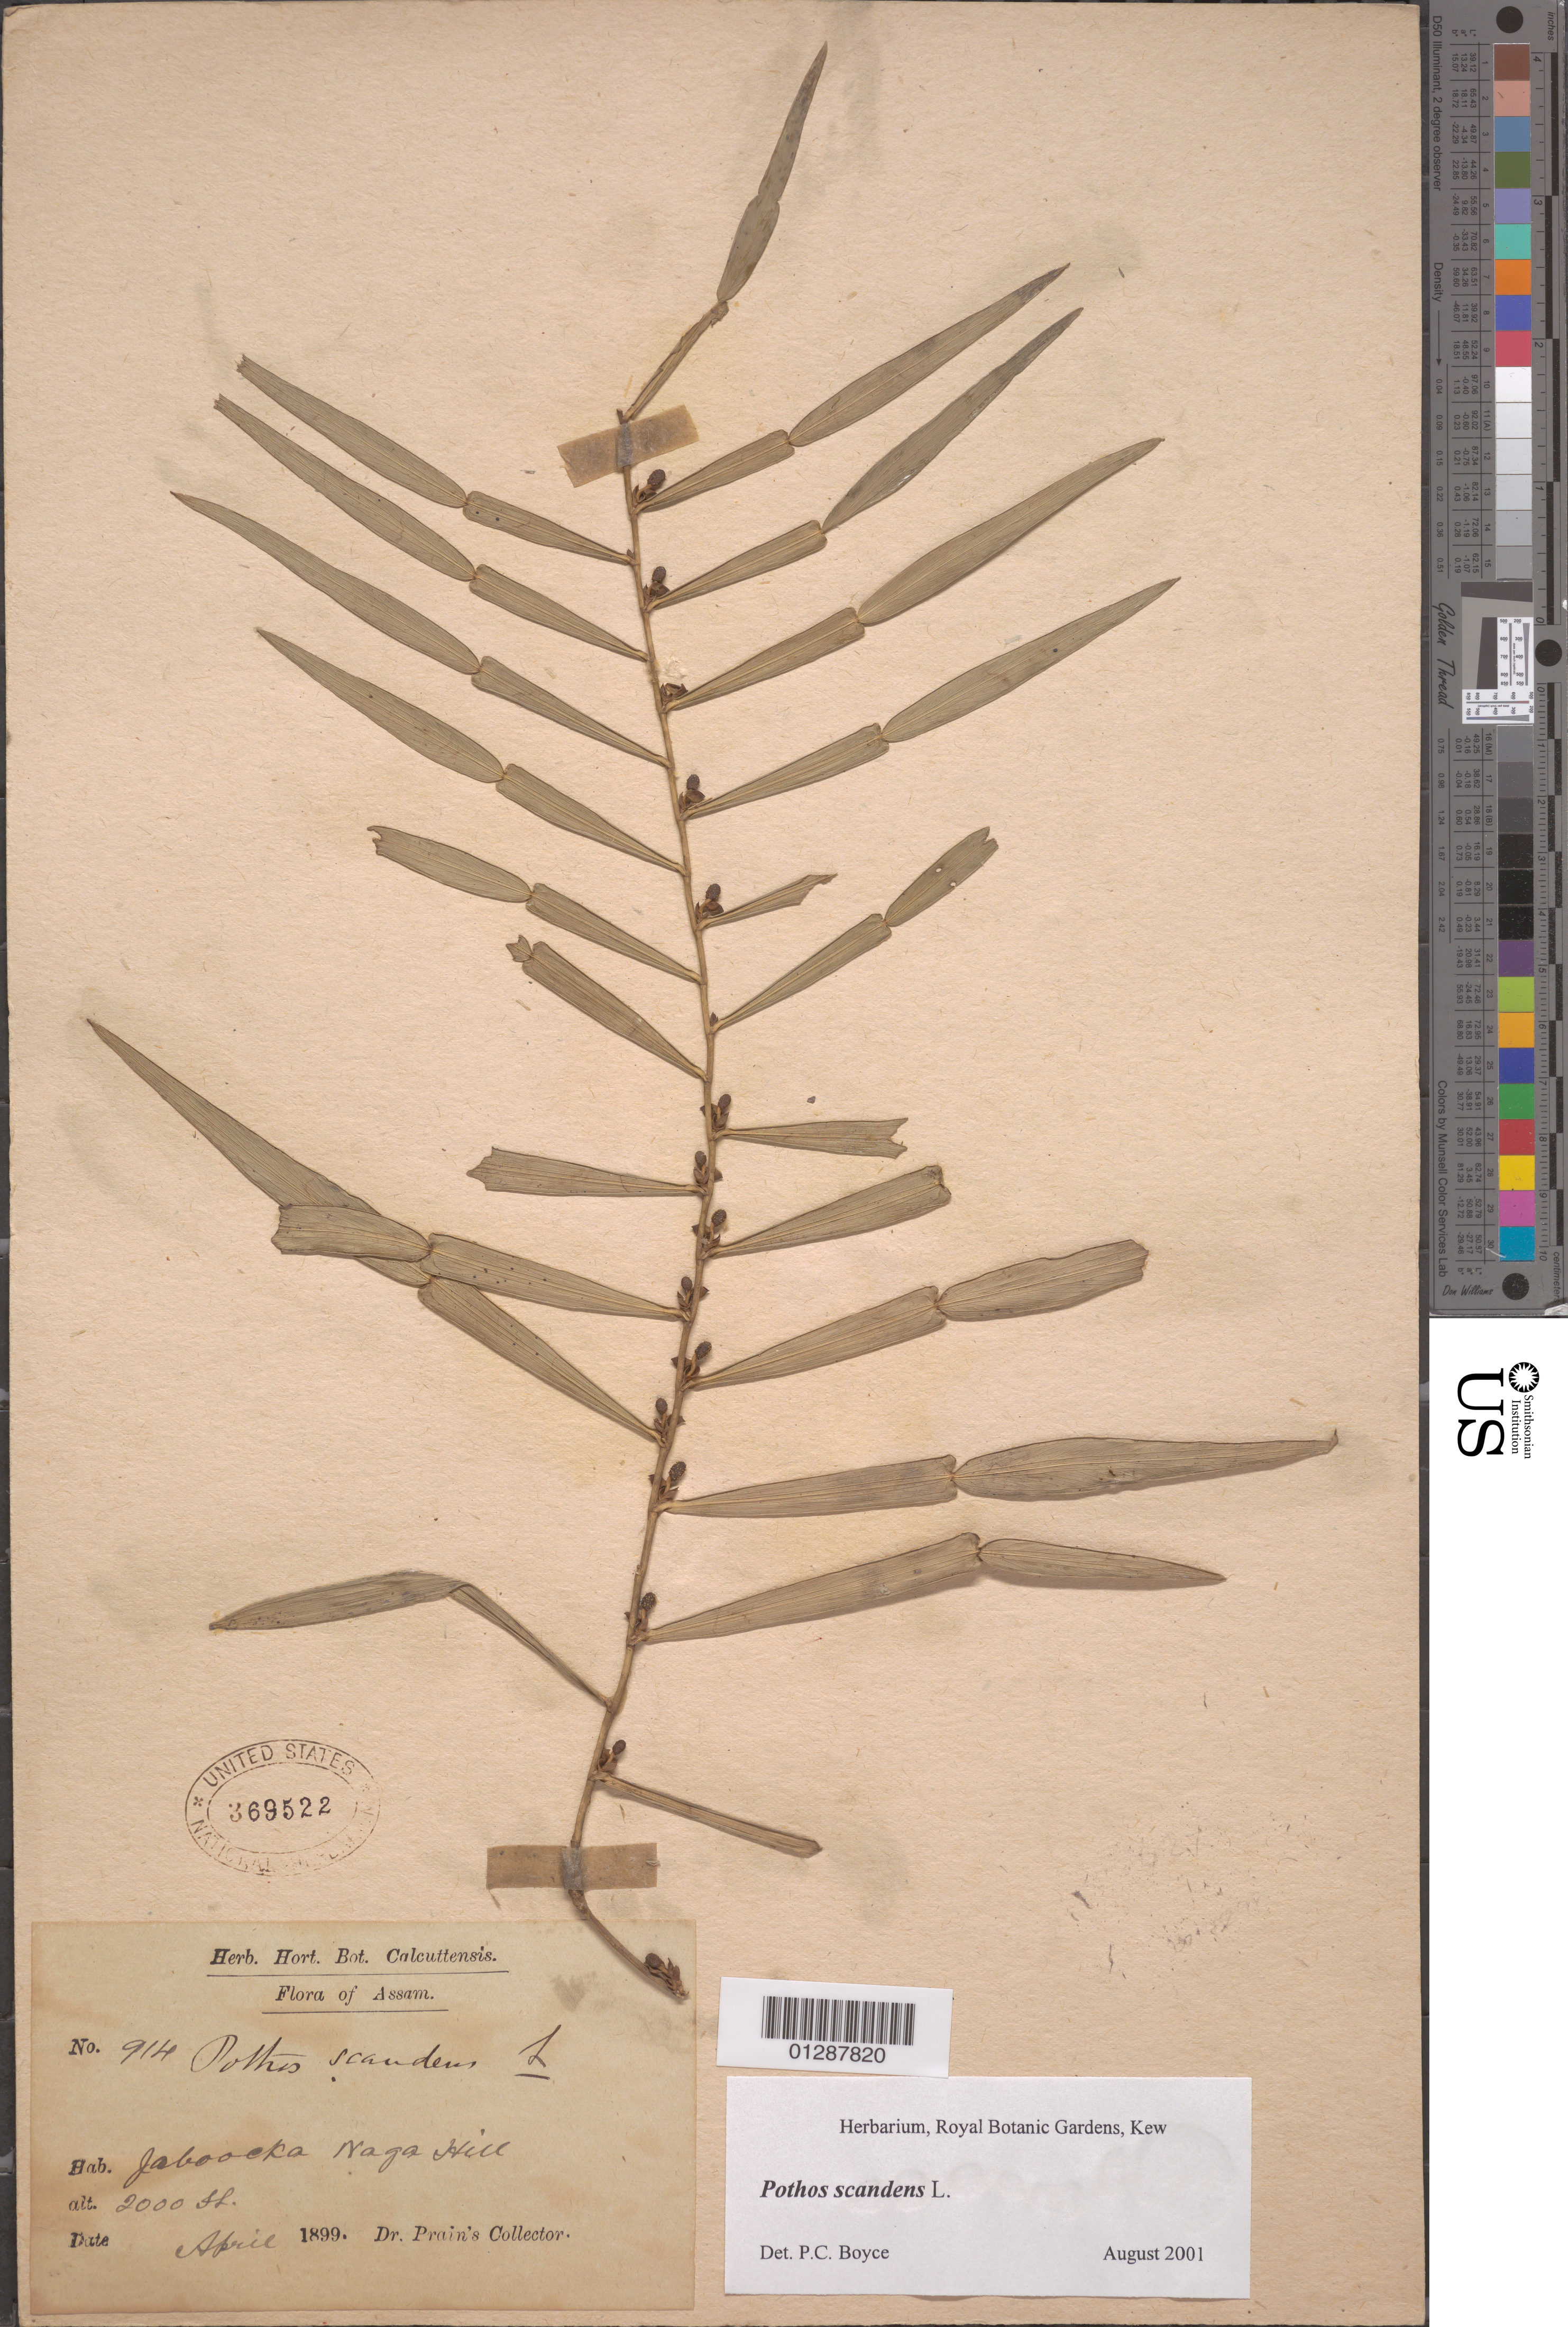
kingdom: Plantae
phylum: Tracheophyta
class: Liliopsida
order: Alismatales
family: Araceae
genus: Pothos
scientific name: Pothos scandens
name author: L.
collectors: Dr. Prain's collector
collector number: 914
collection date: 1899-04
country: India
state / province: Assam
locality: Jaboocka Naga Hill.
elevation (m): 610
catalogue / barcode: US 369522